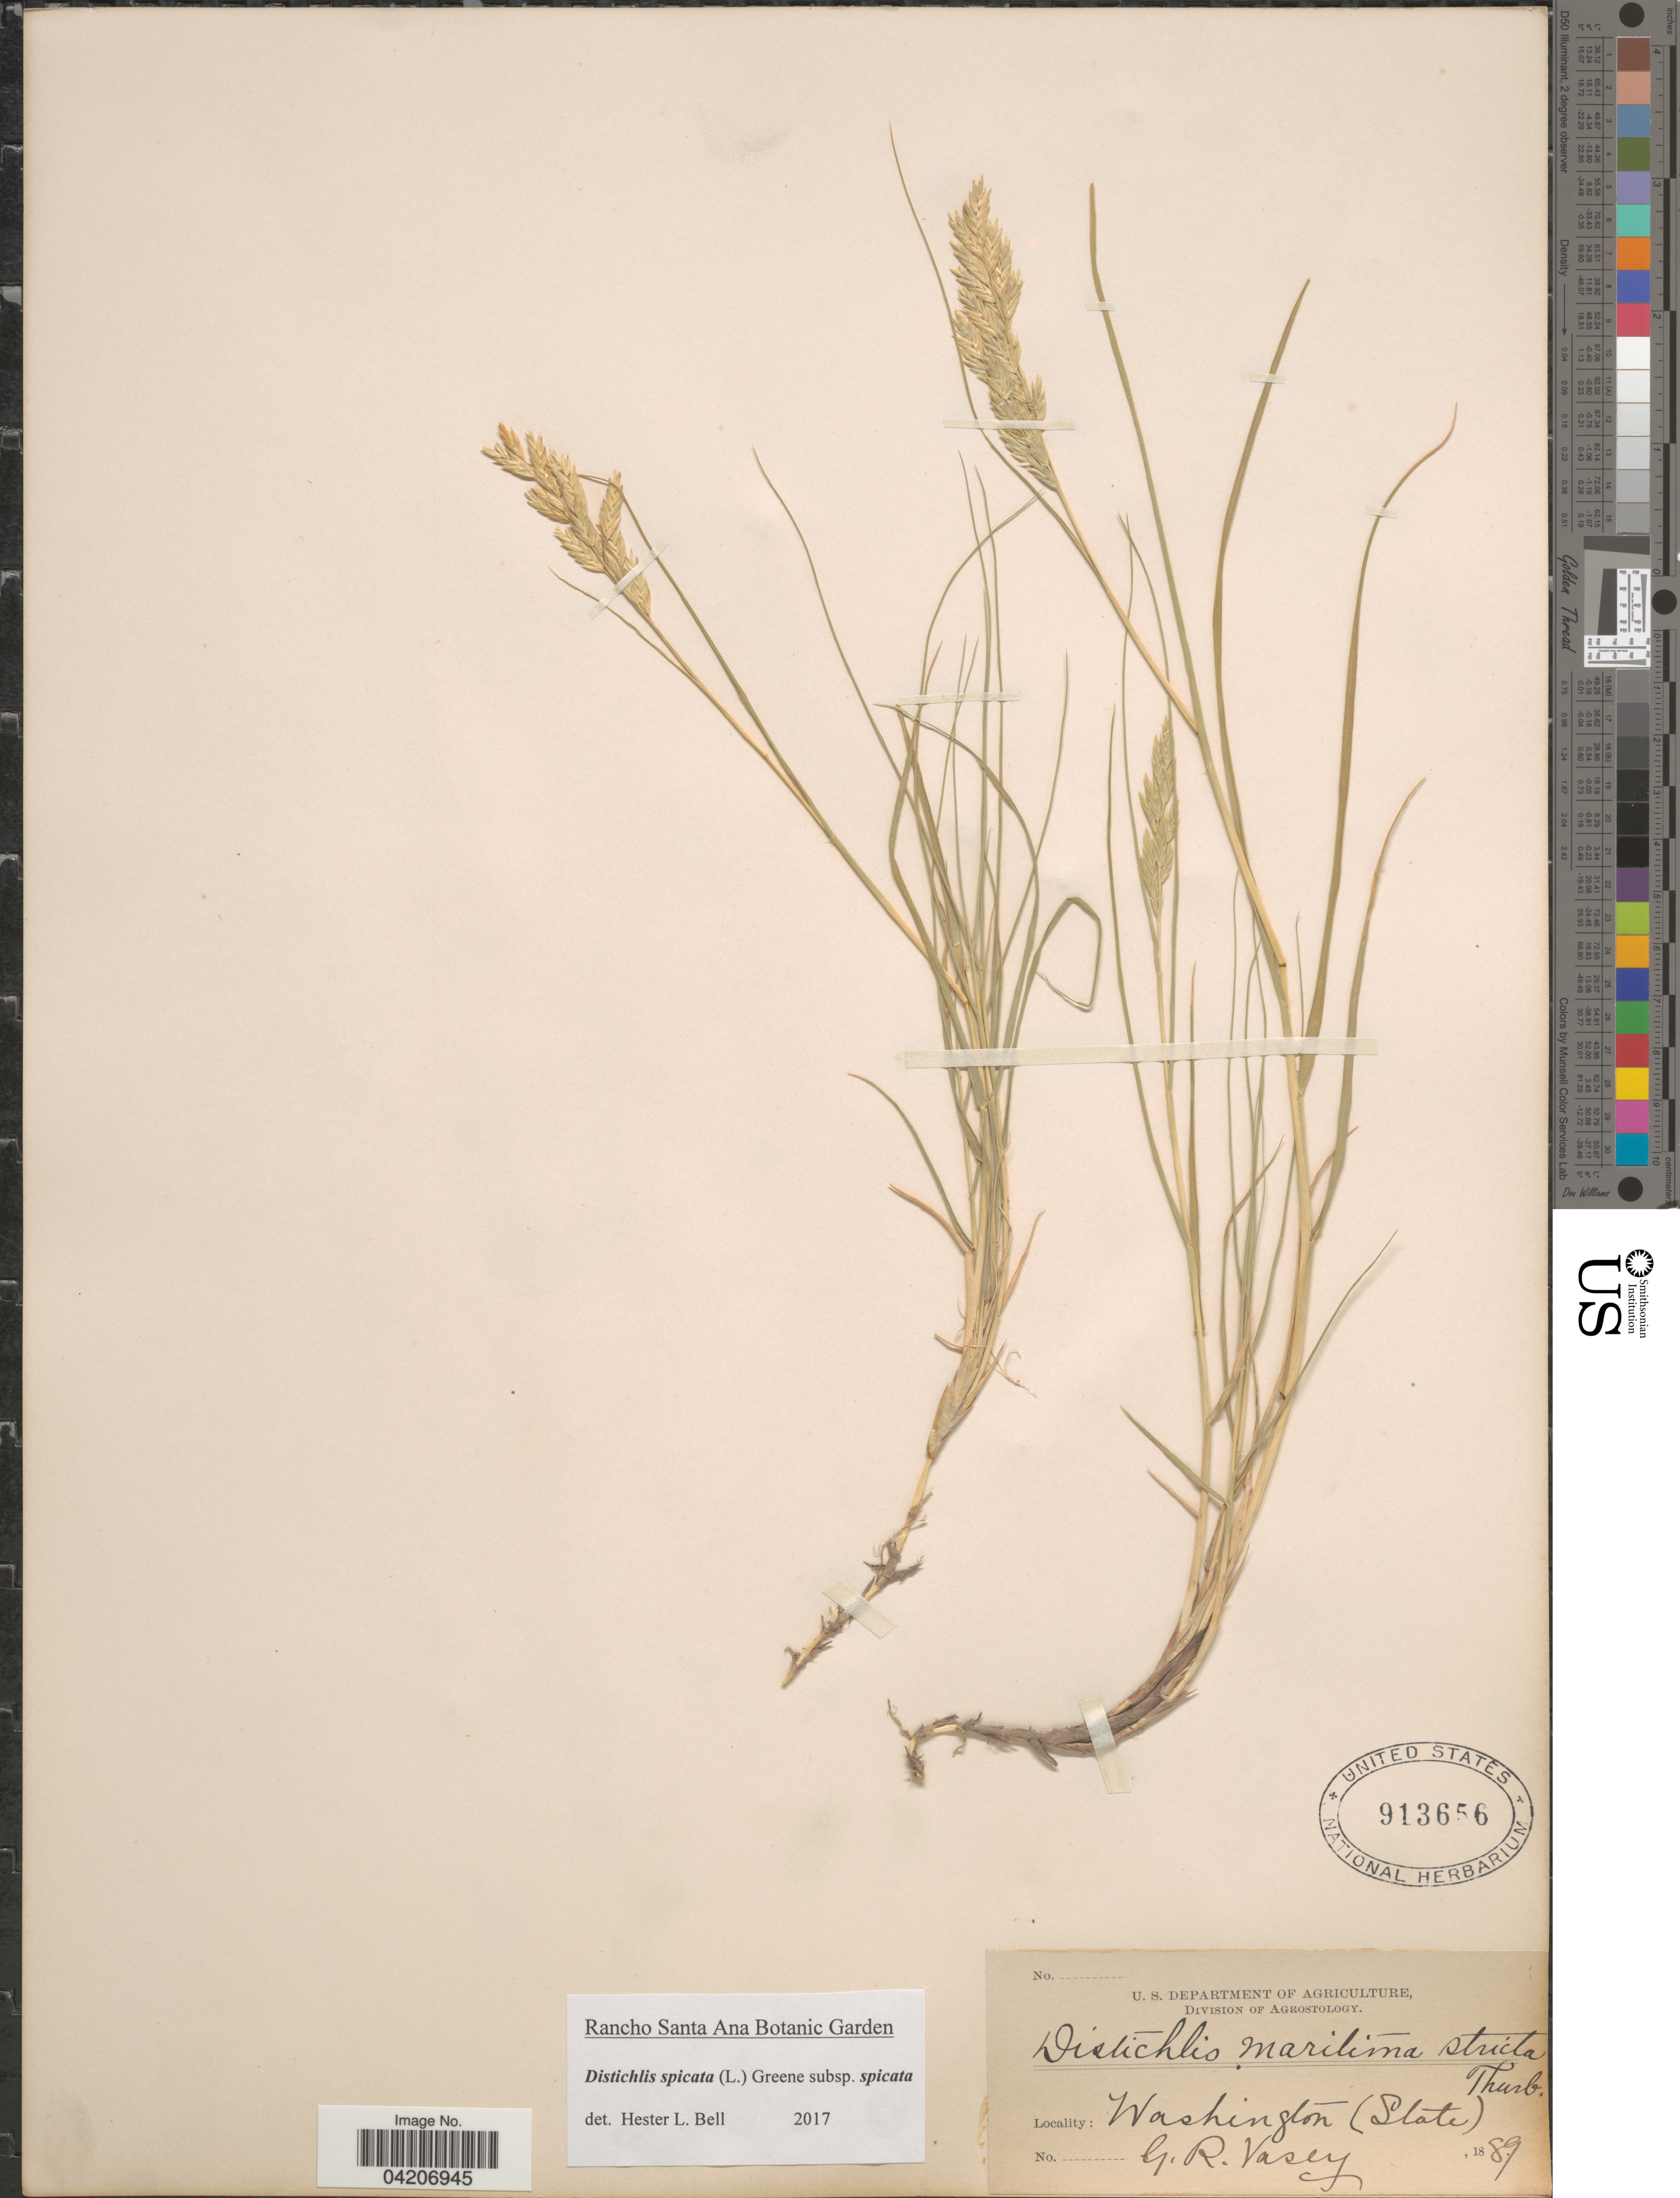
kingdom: Plantae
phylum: Tracheophyta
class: Liliopsida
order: Poales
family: Poaceae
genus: Distichlis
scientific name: Distichlis spicata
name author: (L.) Greene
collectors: G. R. Vasey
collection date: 1889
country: United States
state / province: Washington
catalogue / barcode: US 913656